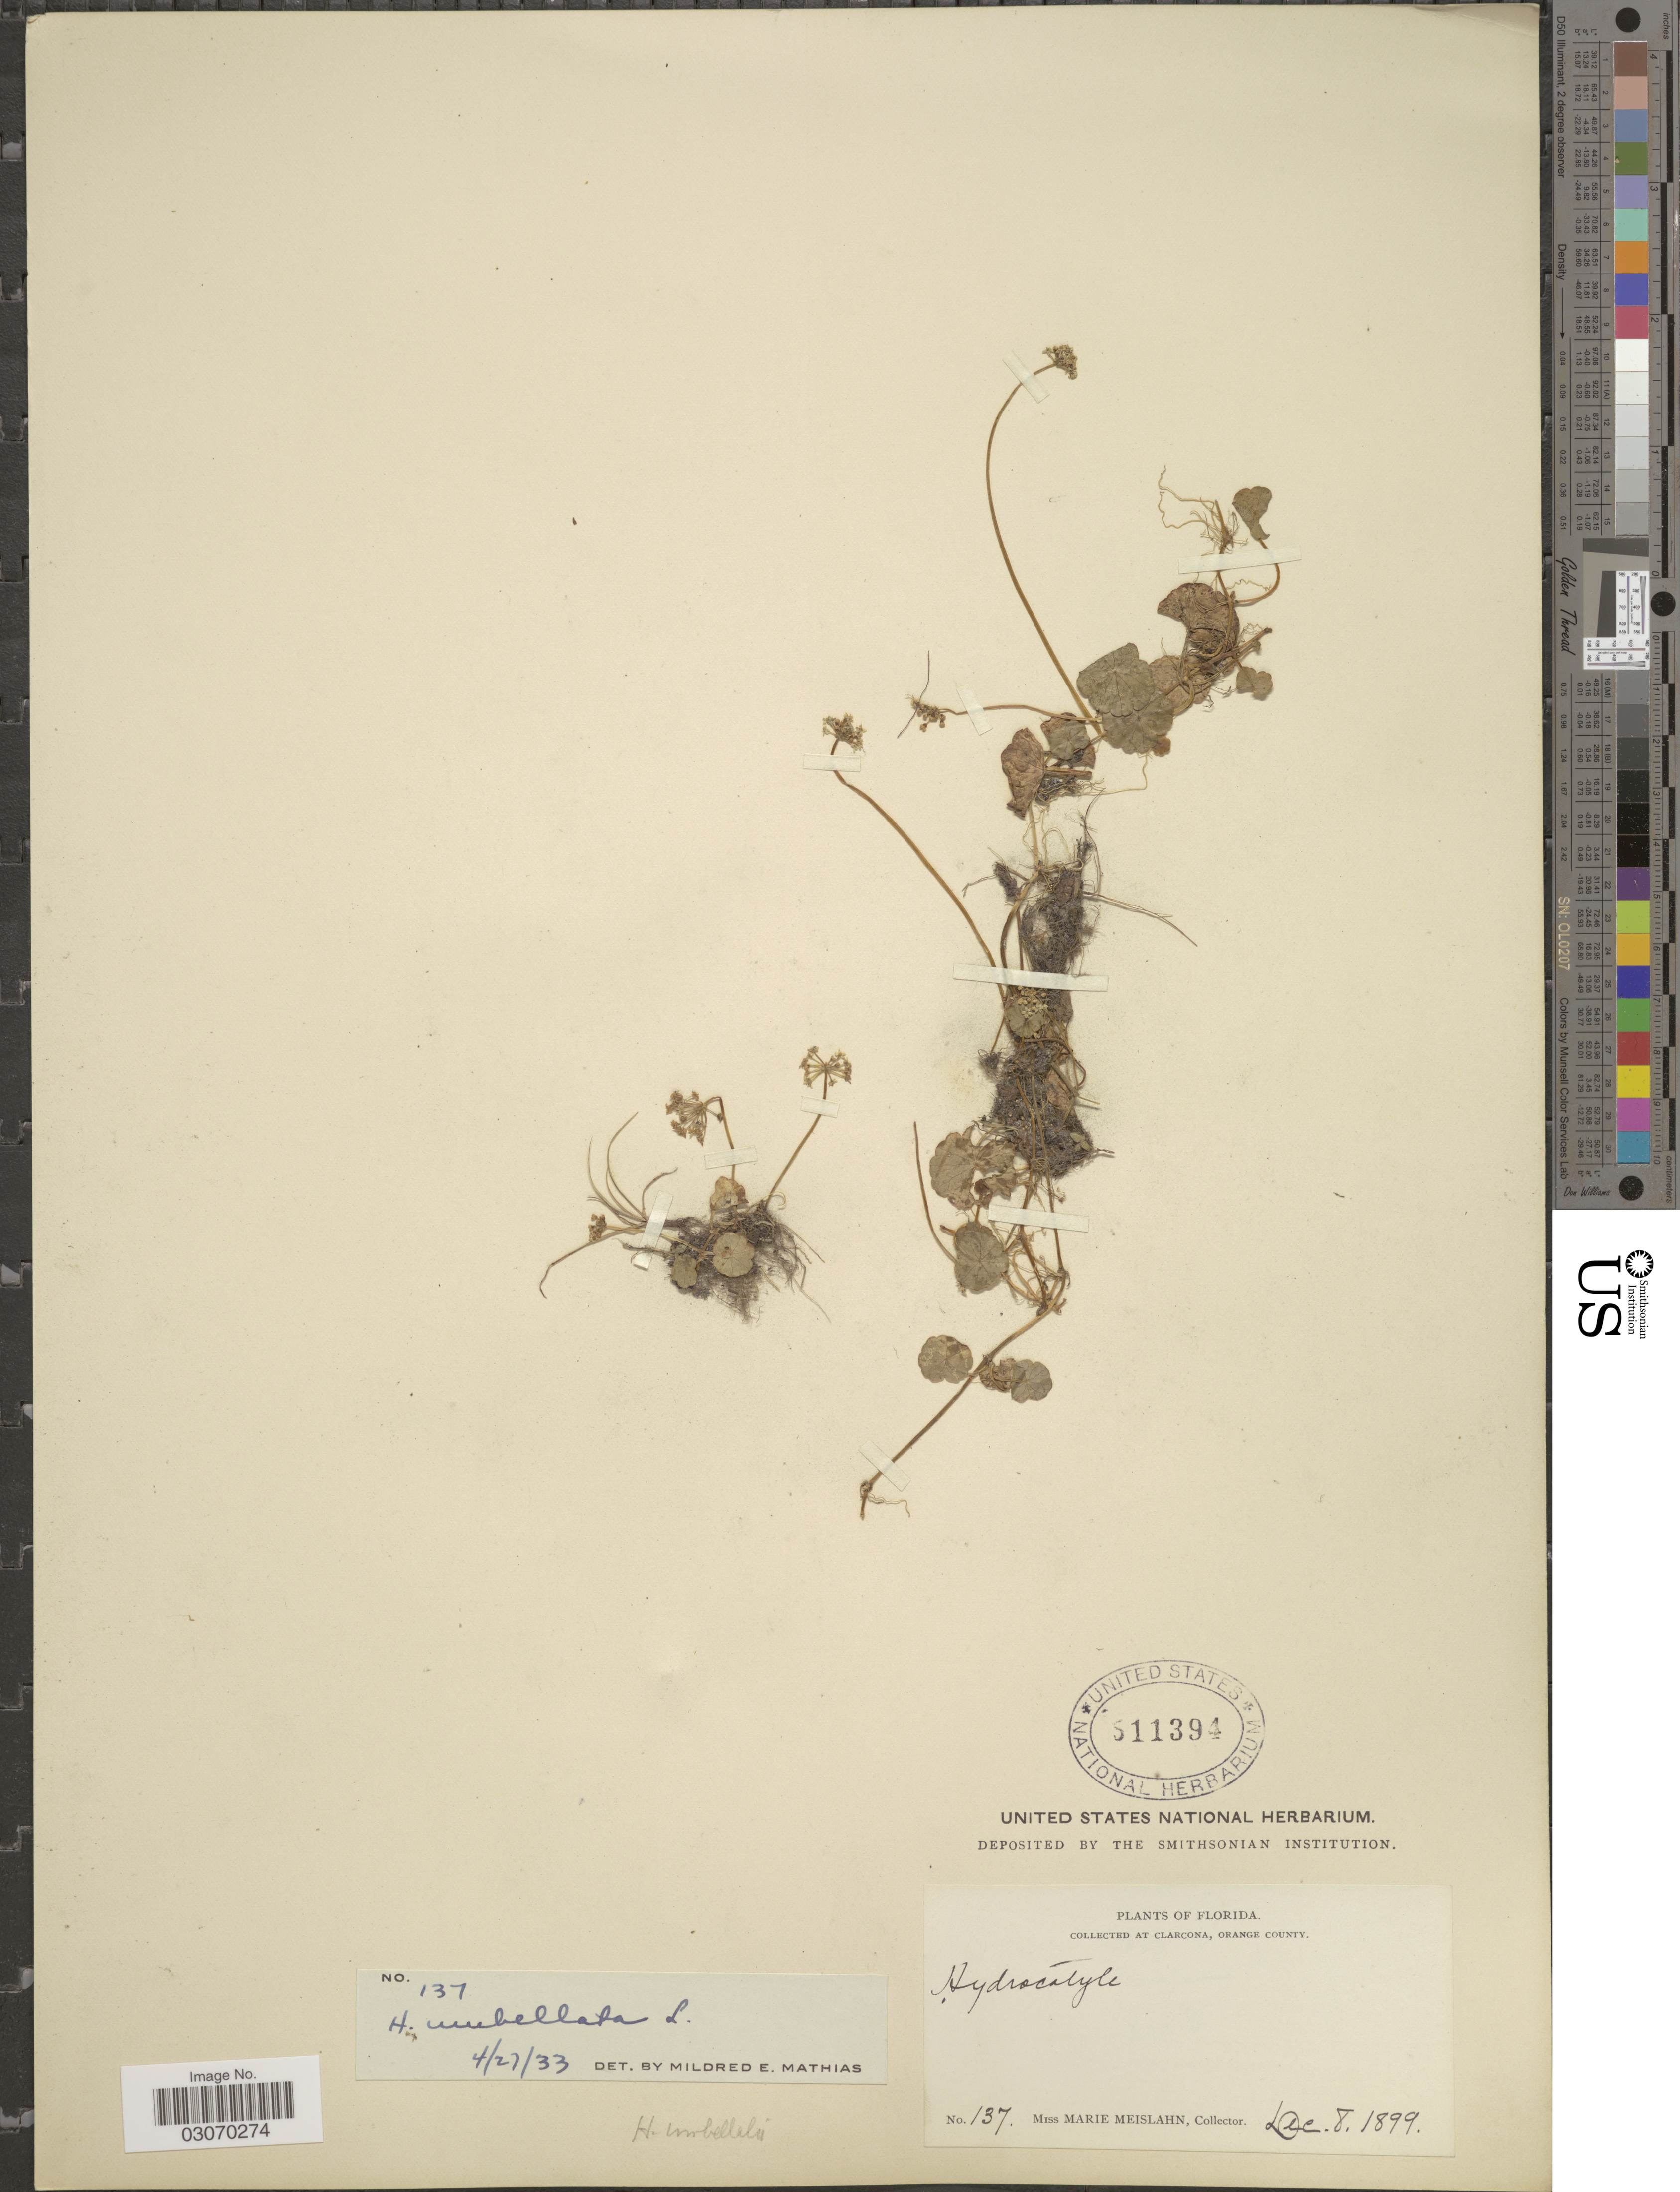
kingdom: Plantae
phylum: Tracheophyta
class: Magnoliopsida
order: Apiales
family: Araliaceae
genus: Hydrocotyle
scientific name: Hydrocotyle umbellata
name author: L.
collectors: M. Meislahn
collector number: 137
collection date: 1899-12-08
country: United States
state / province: Florida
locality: At Clarcona, Orange County.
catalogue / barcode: US 511394